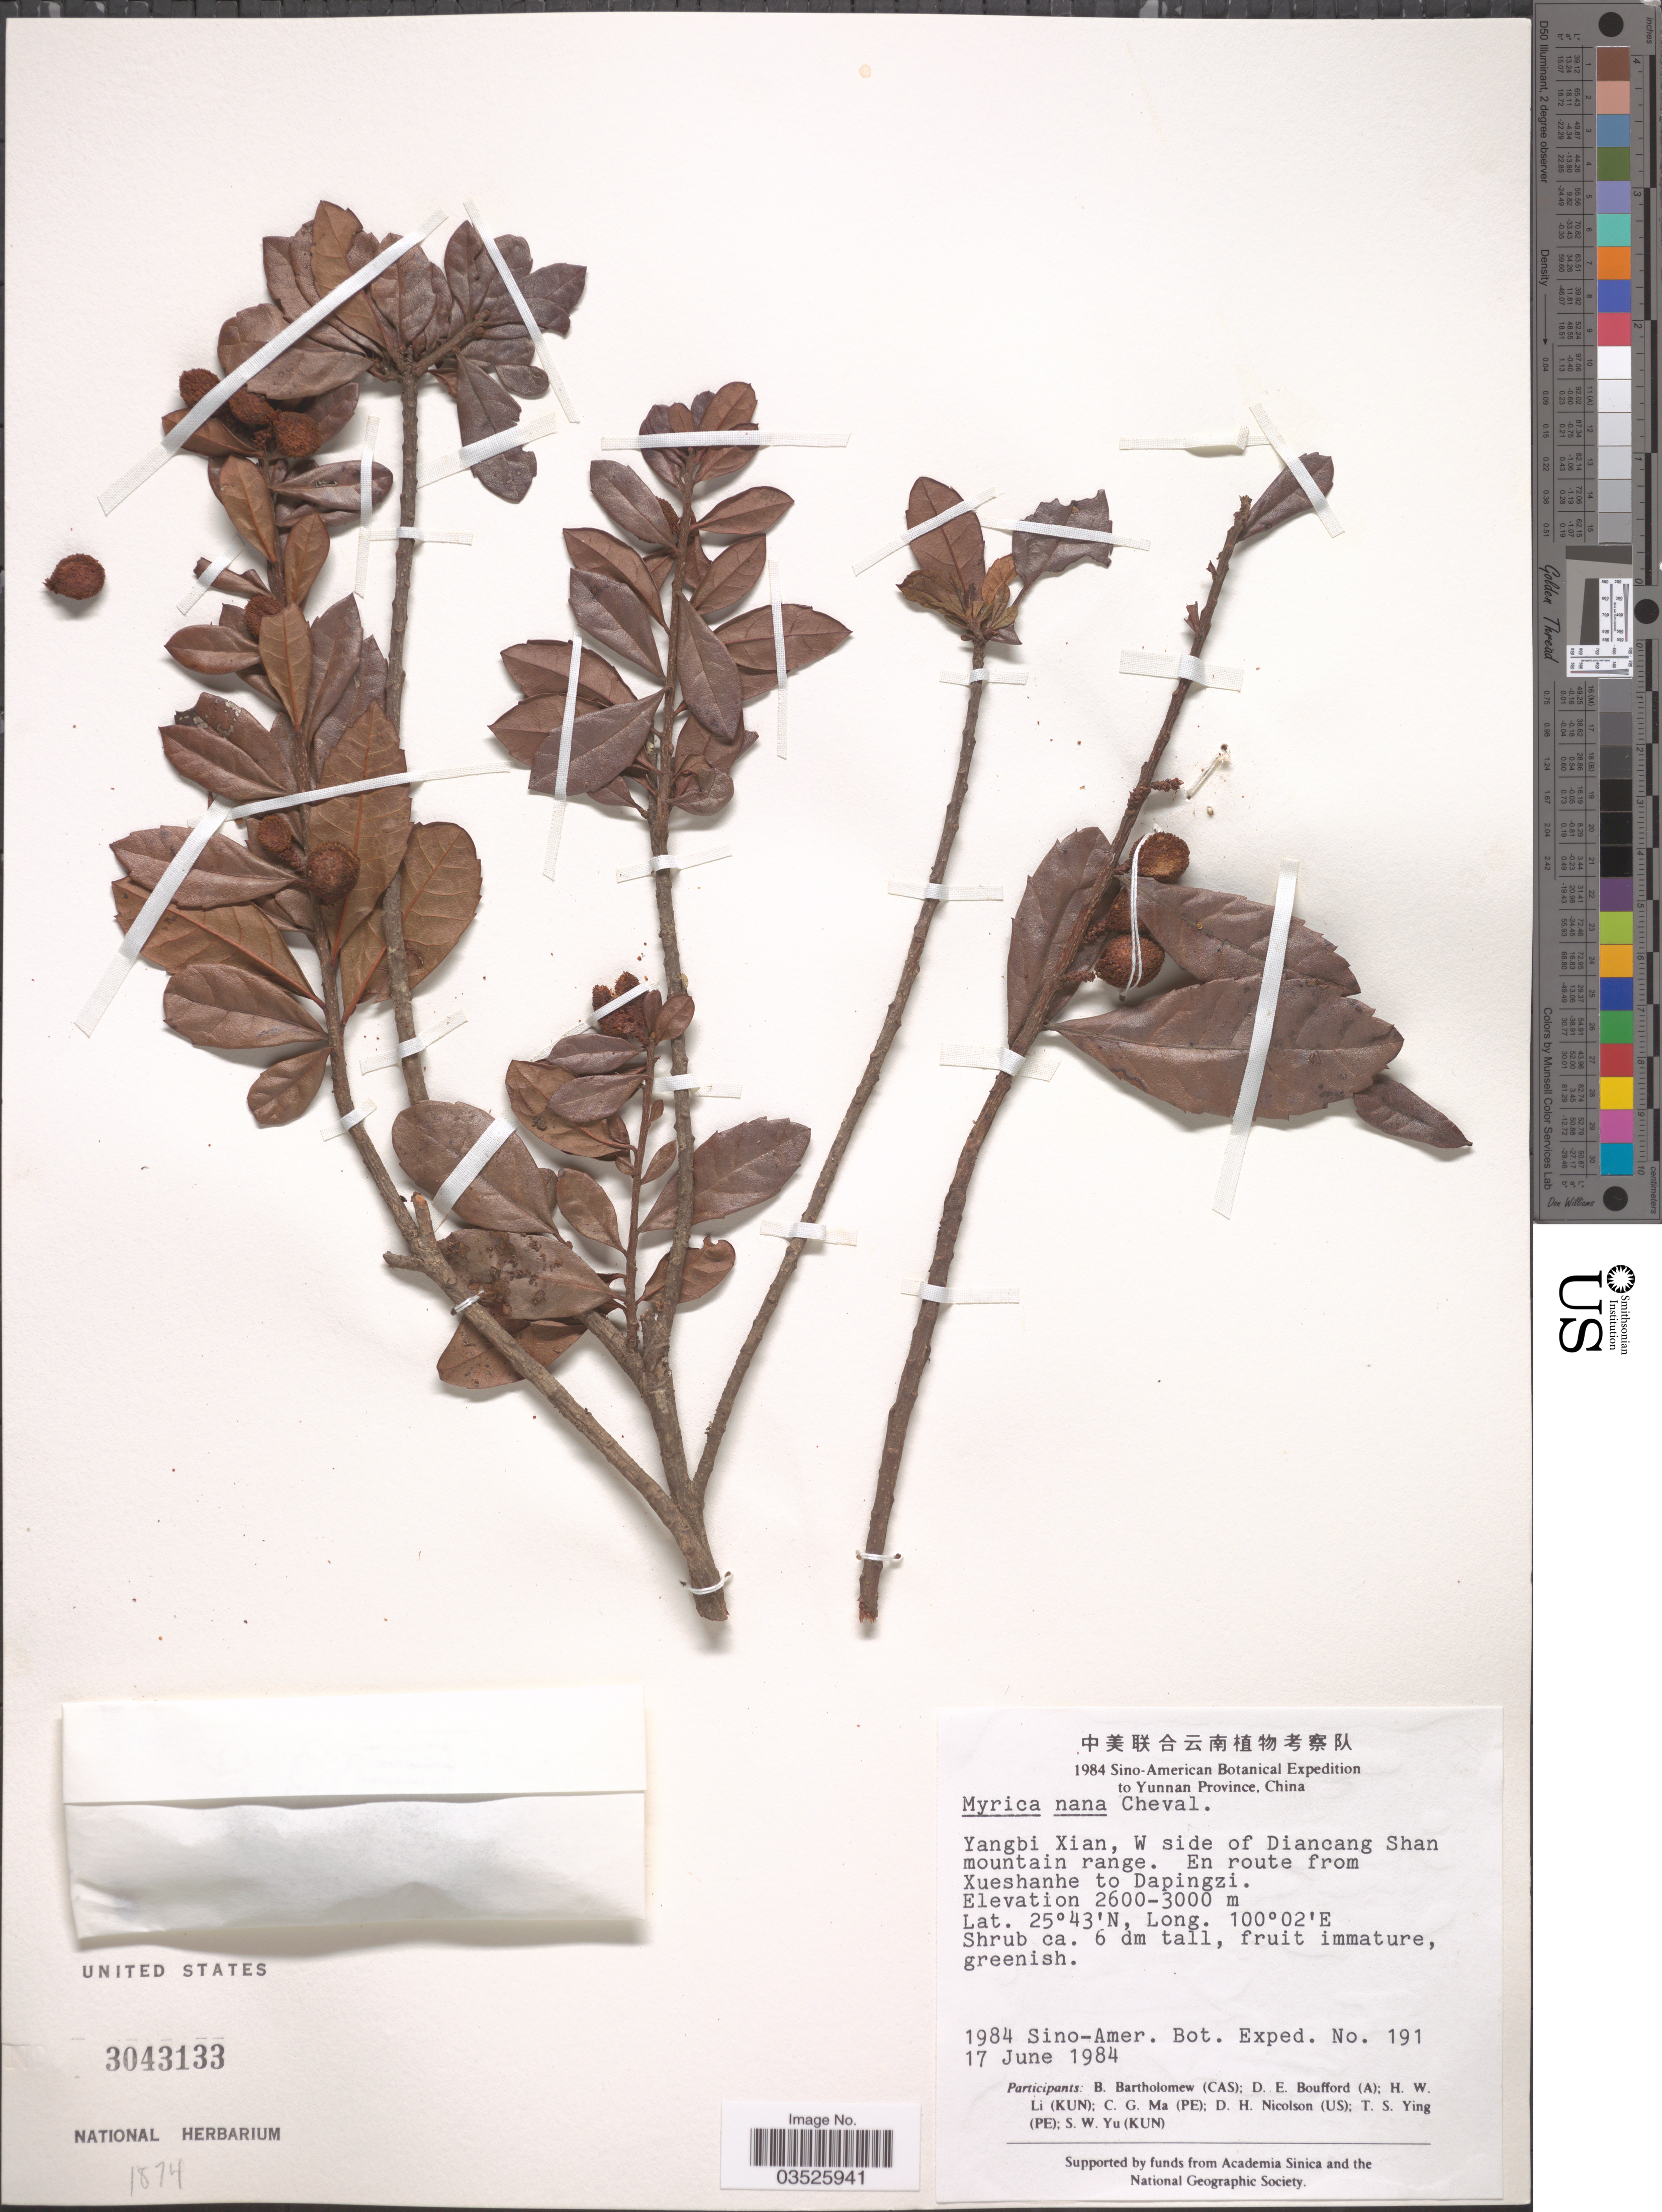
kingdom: Plantae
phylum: Tracheophyta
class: Magnoliopsida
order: Fagales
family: Myricaceae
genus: Morella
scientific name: Morella nana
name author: (A. Chev.) J. Herb.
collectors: Sino-Amer. Bot. Exped. 1984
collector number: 191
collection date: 1984-06-17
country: China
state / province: Yunnan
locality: Yangbi Xian, W side of Diancang Shan Mountain range. En route from Xueshanhe to Dapingzi.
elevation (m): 2600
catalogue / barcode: US 3043133